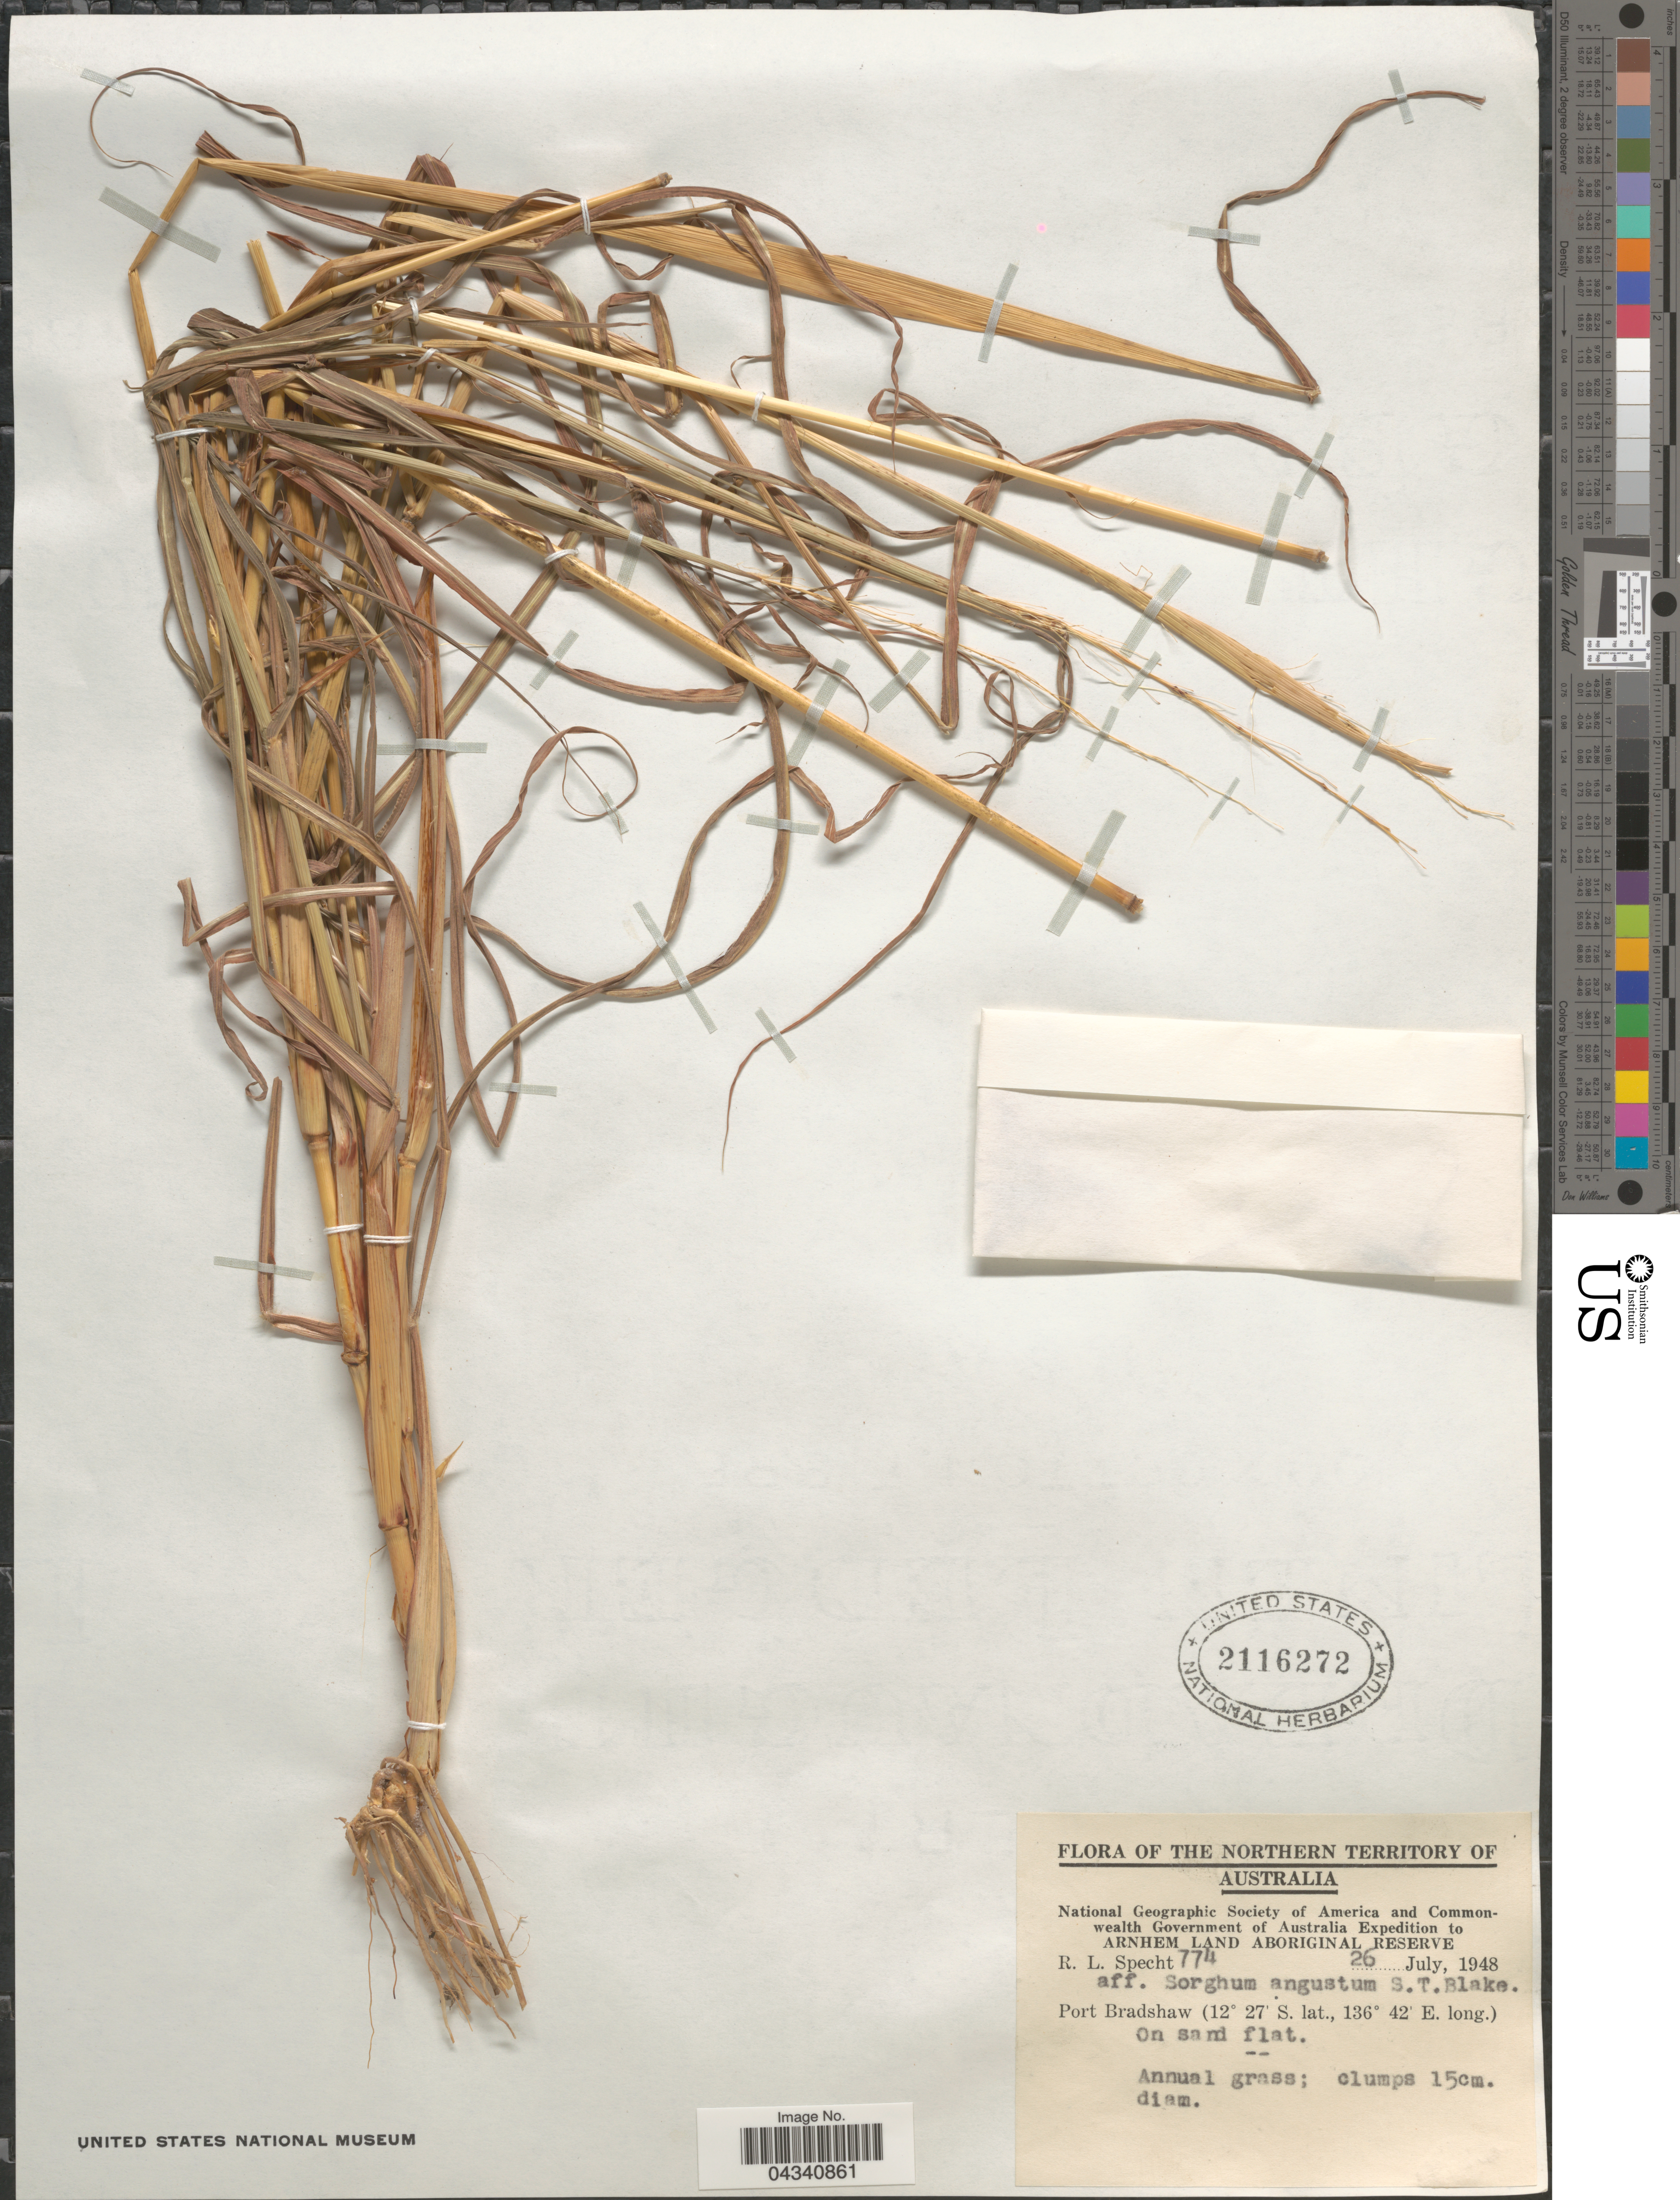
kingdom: Plantae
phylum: Tracheophyta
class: Liliopsida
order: Poales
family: Poaceae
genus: Sorghum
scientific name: Sorghum angustum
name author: S.T. Blake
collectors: R. L. Specht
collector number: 774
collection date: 1948-07-26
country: Australia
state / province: Northern Territory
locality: National Geographic Society of America and Commonwealth Government of Australia Expedition to Arnhem Land Aboriginal Reserve. Port Bradshaw.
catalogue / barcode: US 2116272